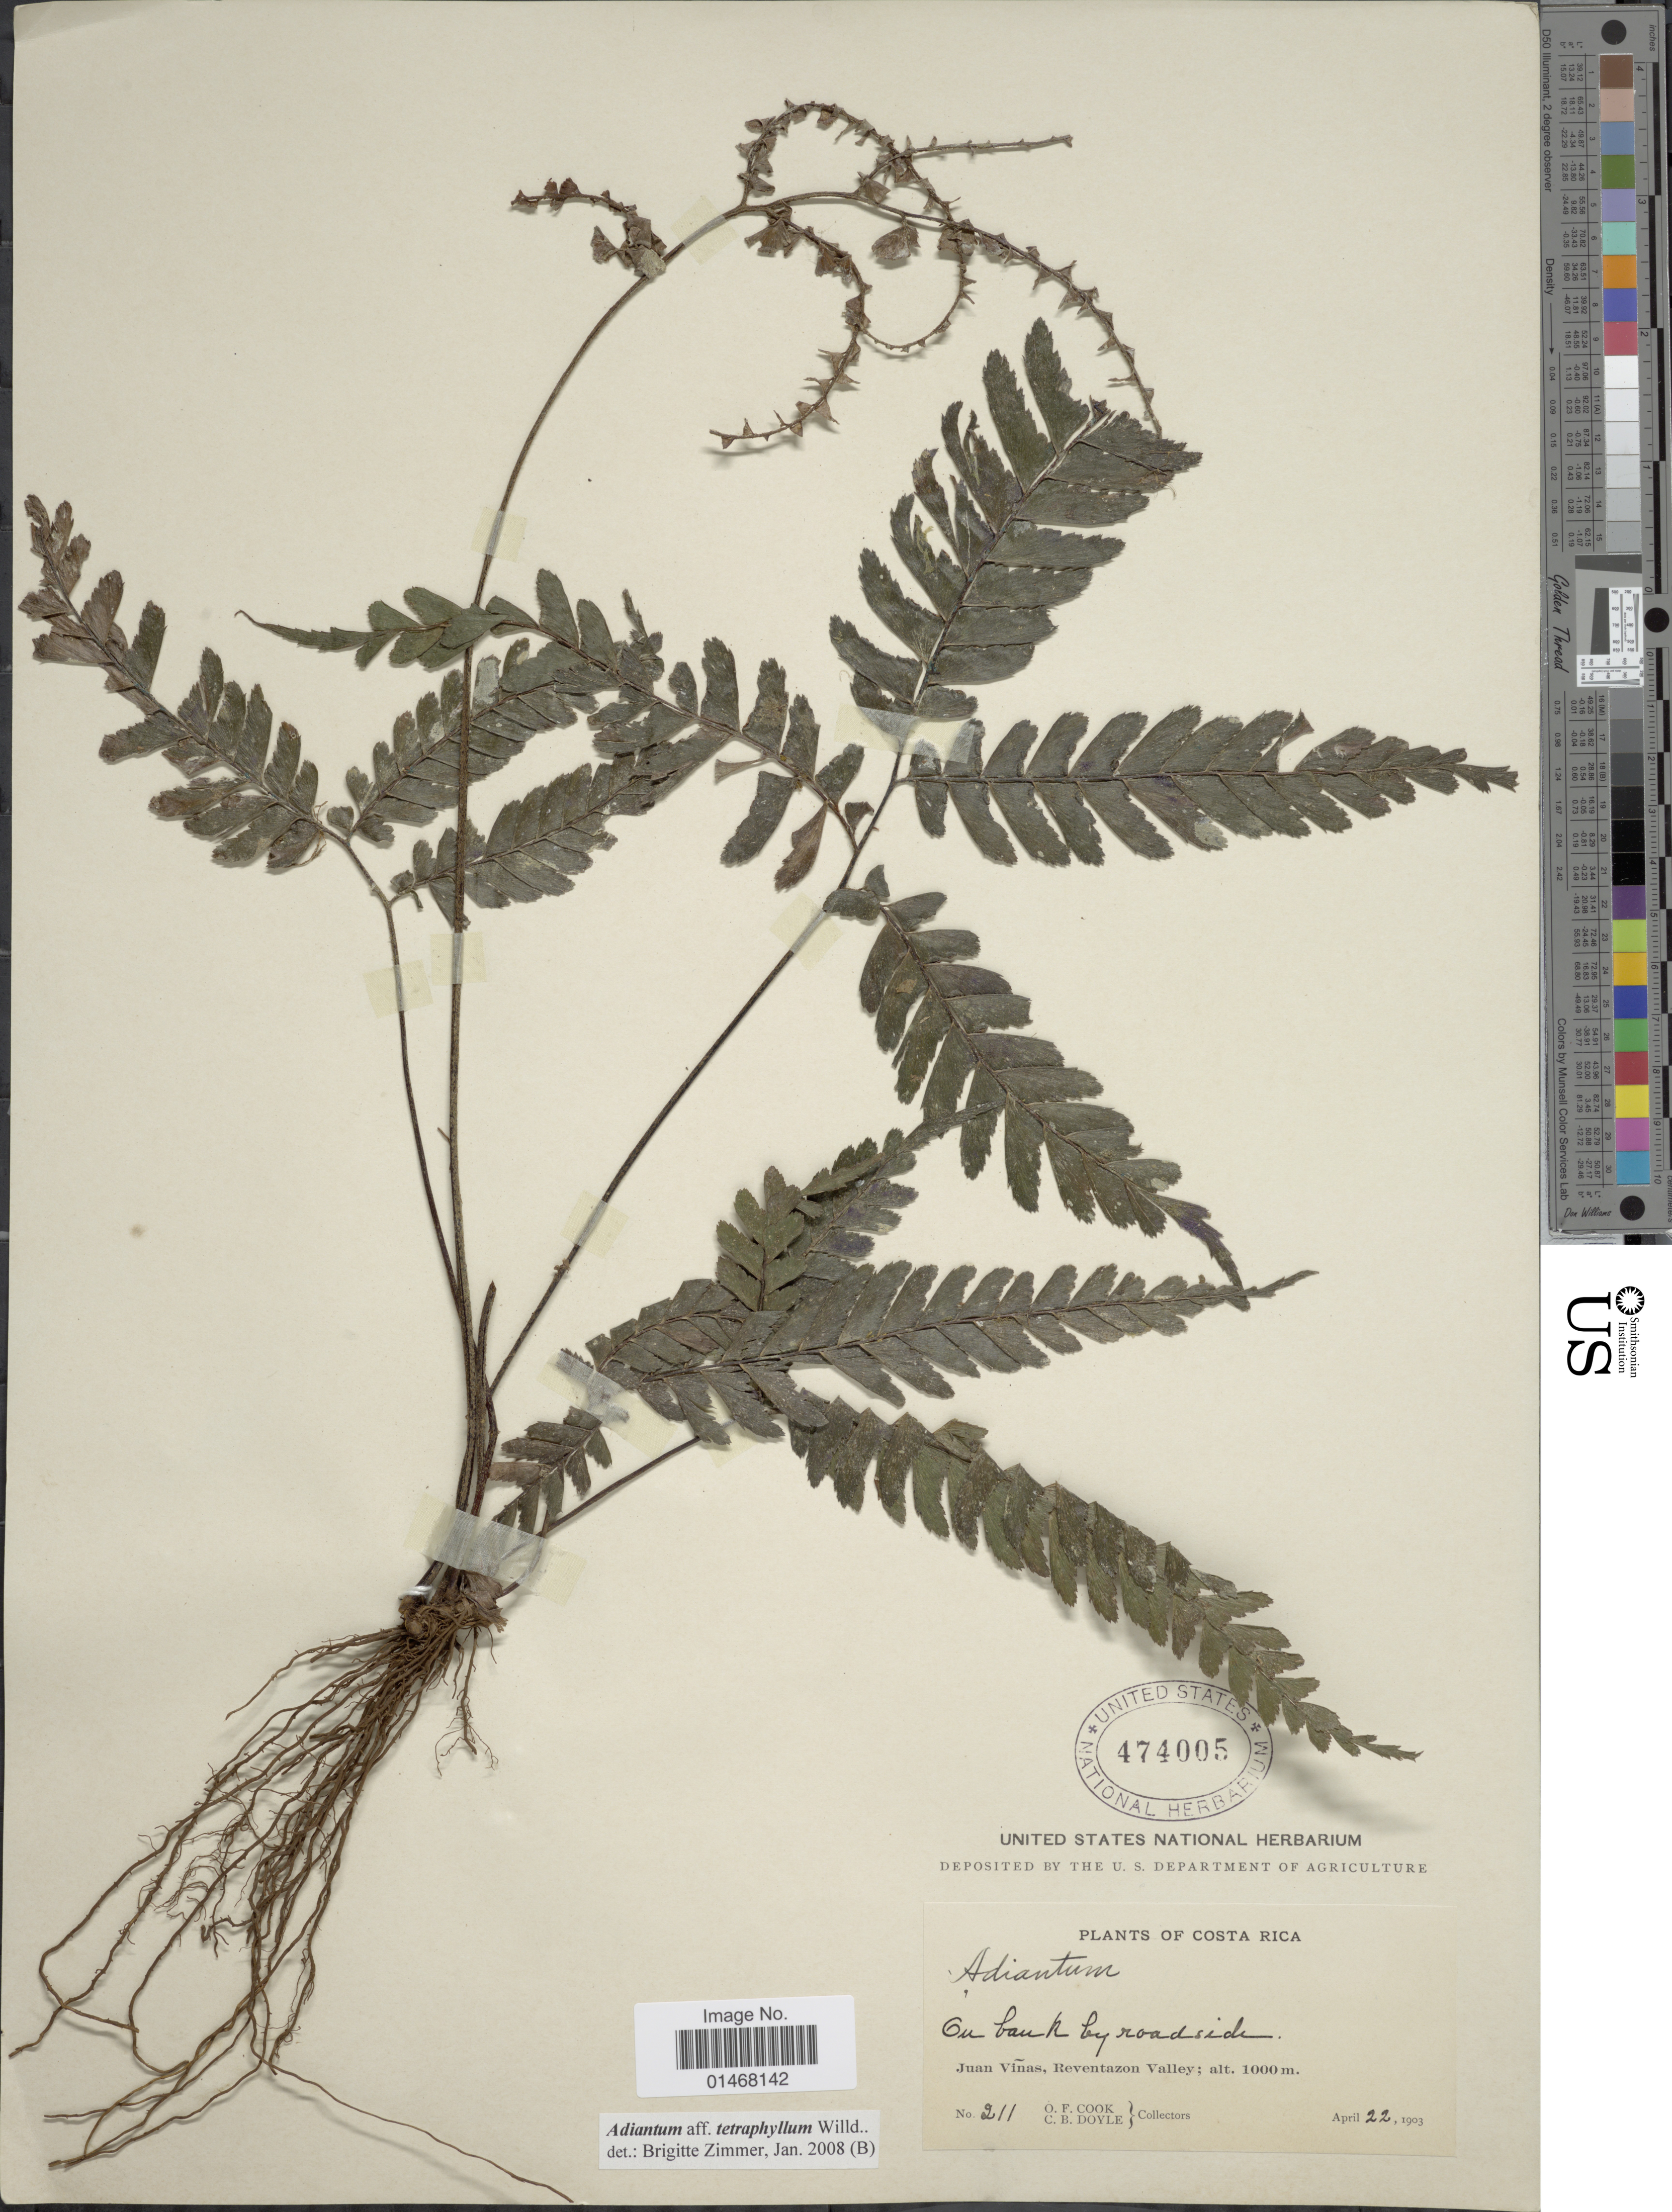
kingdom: Plantae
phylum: Tracheophyta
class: Polypodiopsida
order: Polypodiales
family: Pteridaceae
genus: Adiantum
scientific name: Adiantum tetraphyllum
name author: Humb. & Bonpl. ex Willd.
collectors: O. F. Cook & C. Doyle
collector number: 211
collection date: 1903-04-22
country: Costa Rica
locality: Juan Viñas, Reventazon Valley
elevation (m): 1000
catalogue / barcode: US 474005